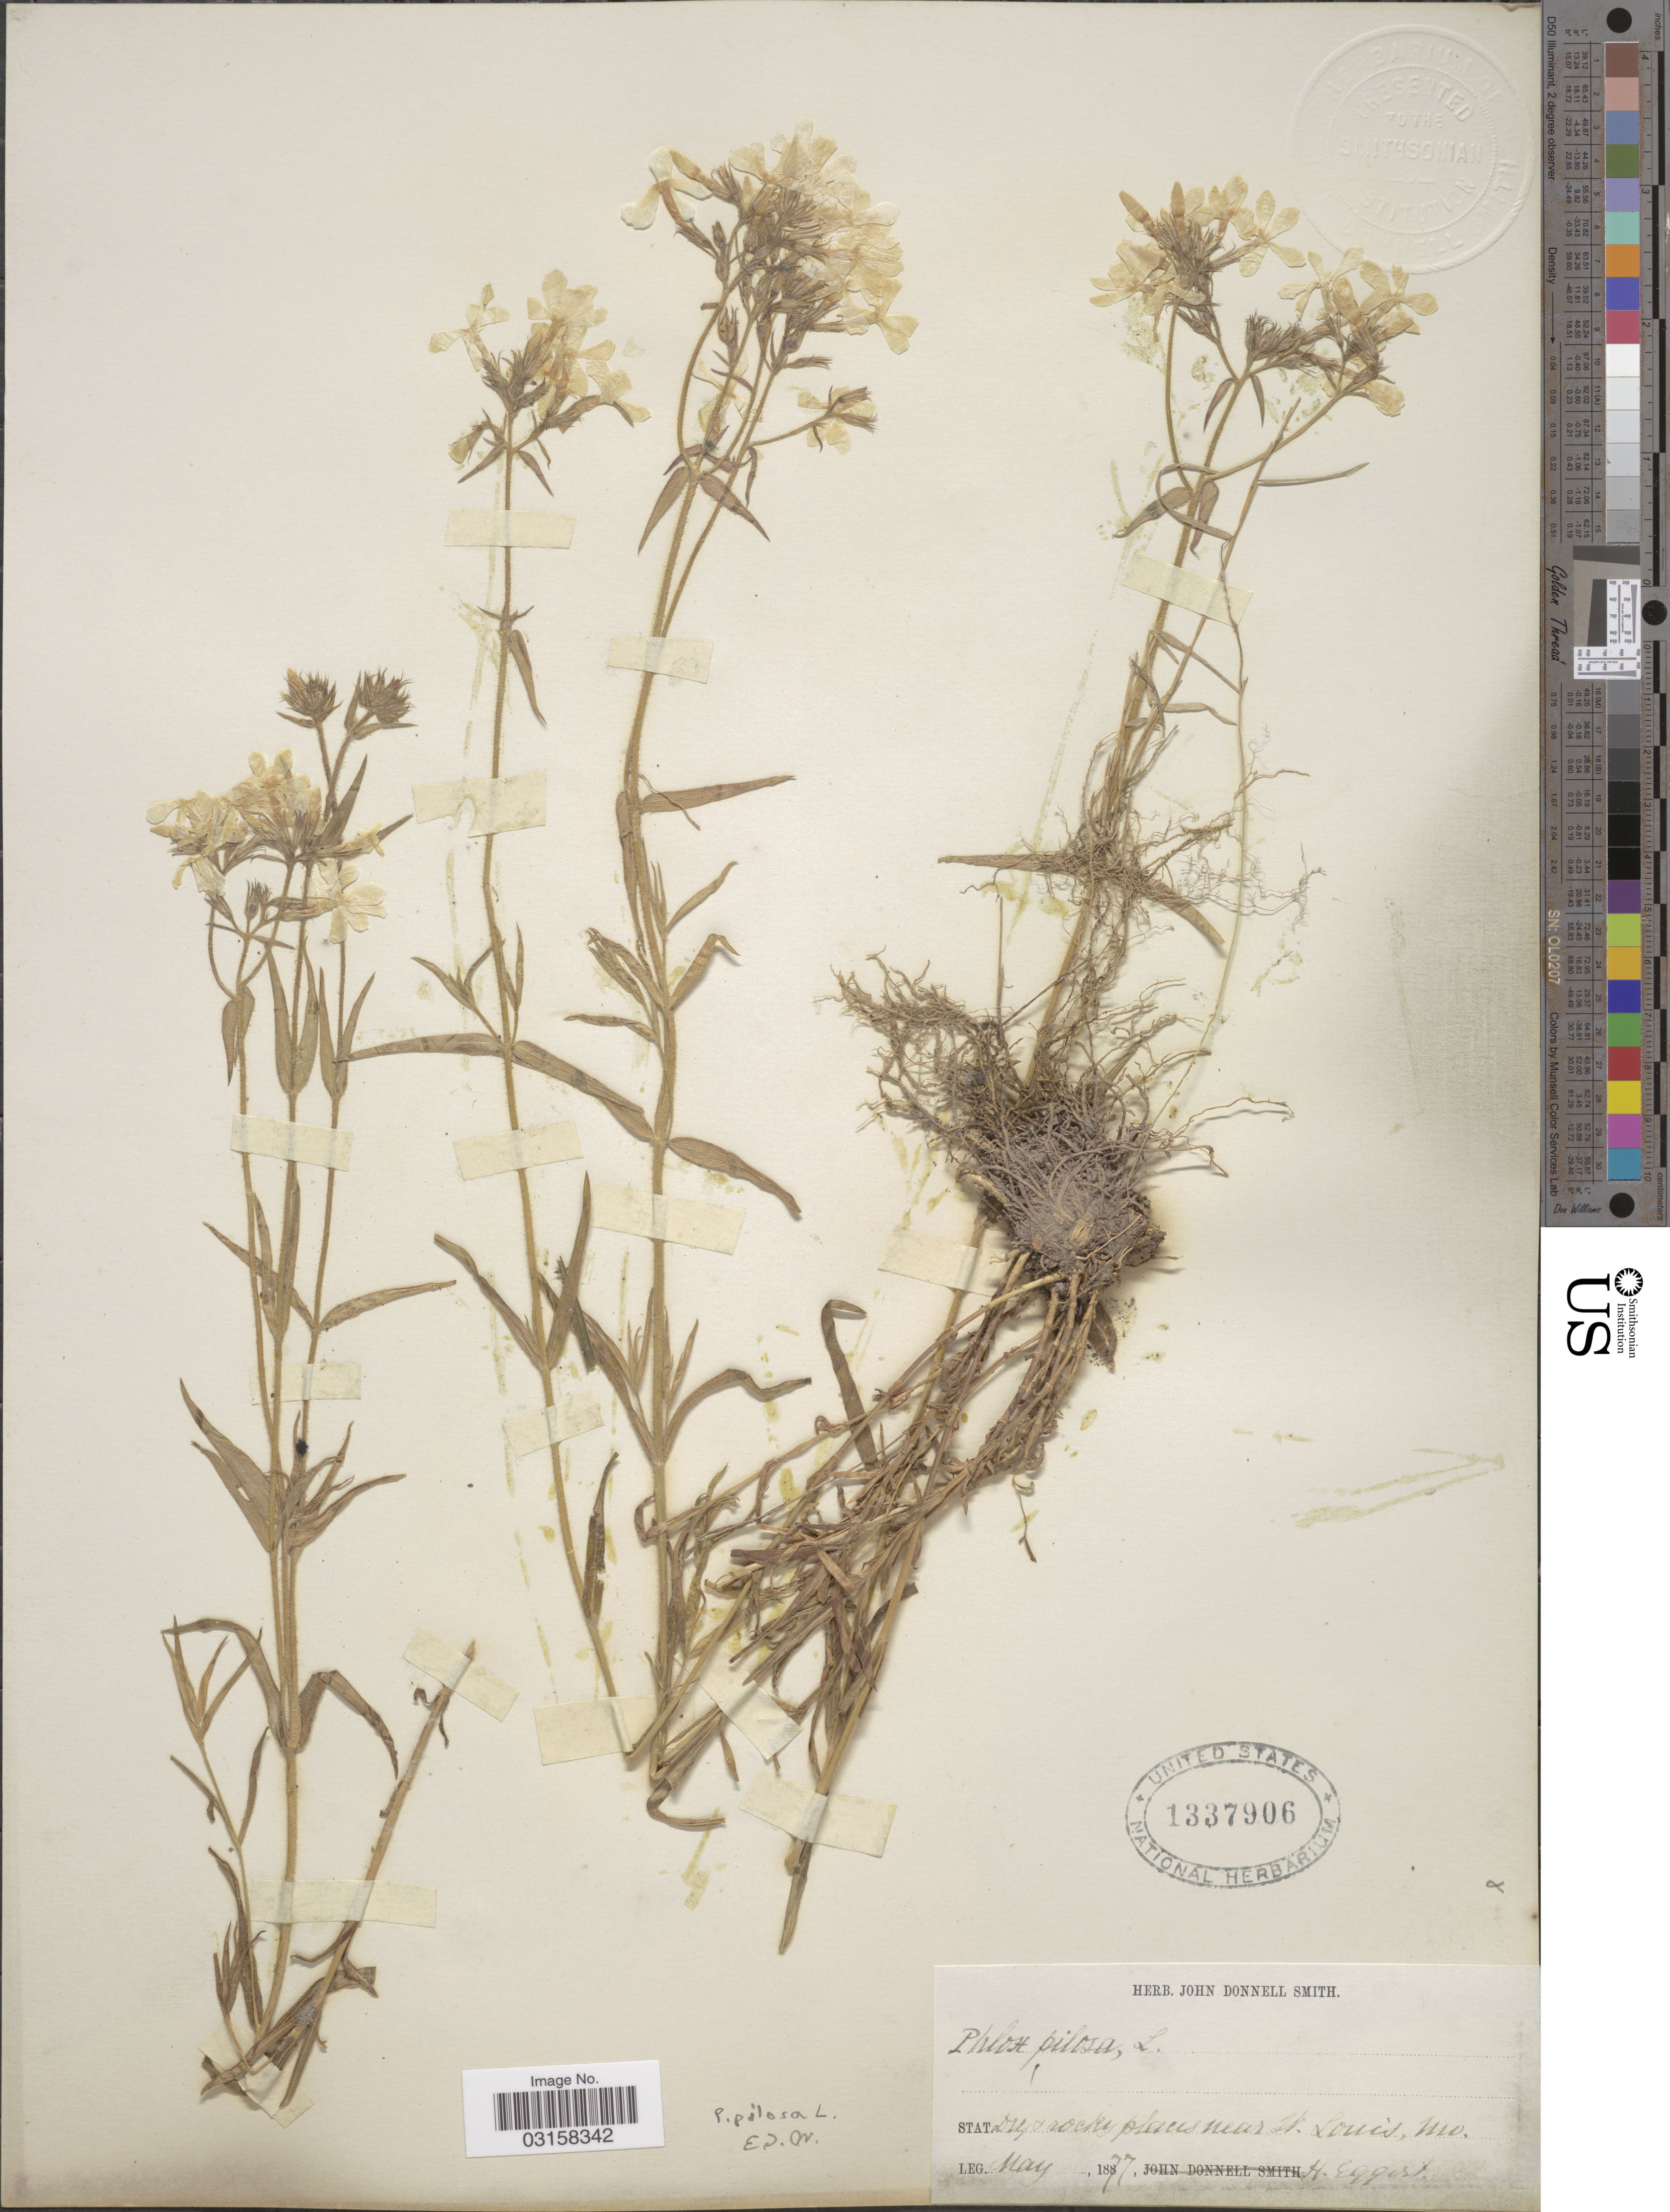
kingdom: Plantae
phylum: Tracheophyta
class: Magnoliopsida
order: Ericales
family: Polemoniaceae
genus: Phlox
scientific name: Phlox pilosa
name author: L.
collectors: H. Eggert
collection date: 1877-05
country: United States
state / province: Missouri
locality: Stat. dry rocky places near St. Louis, Mo.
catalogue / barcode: US 1337906